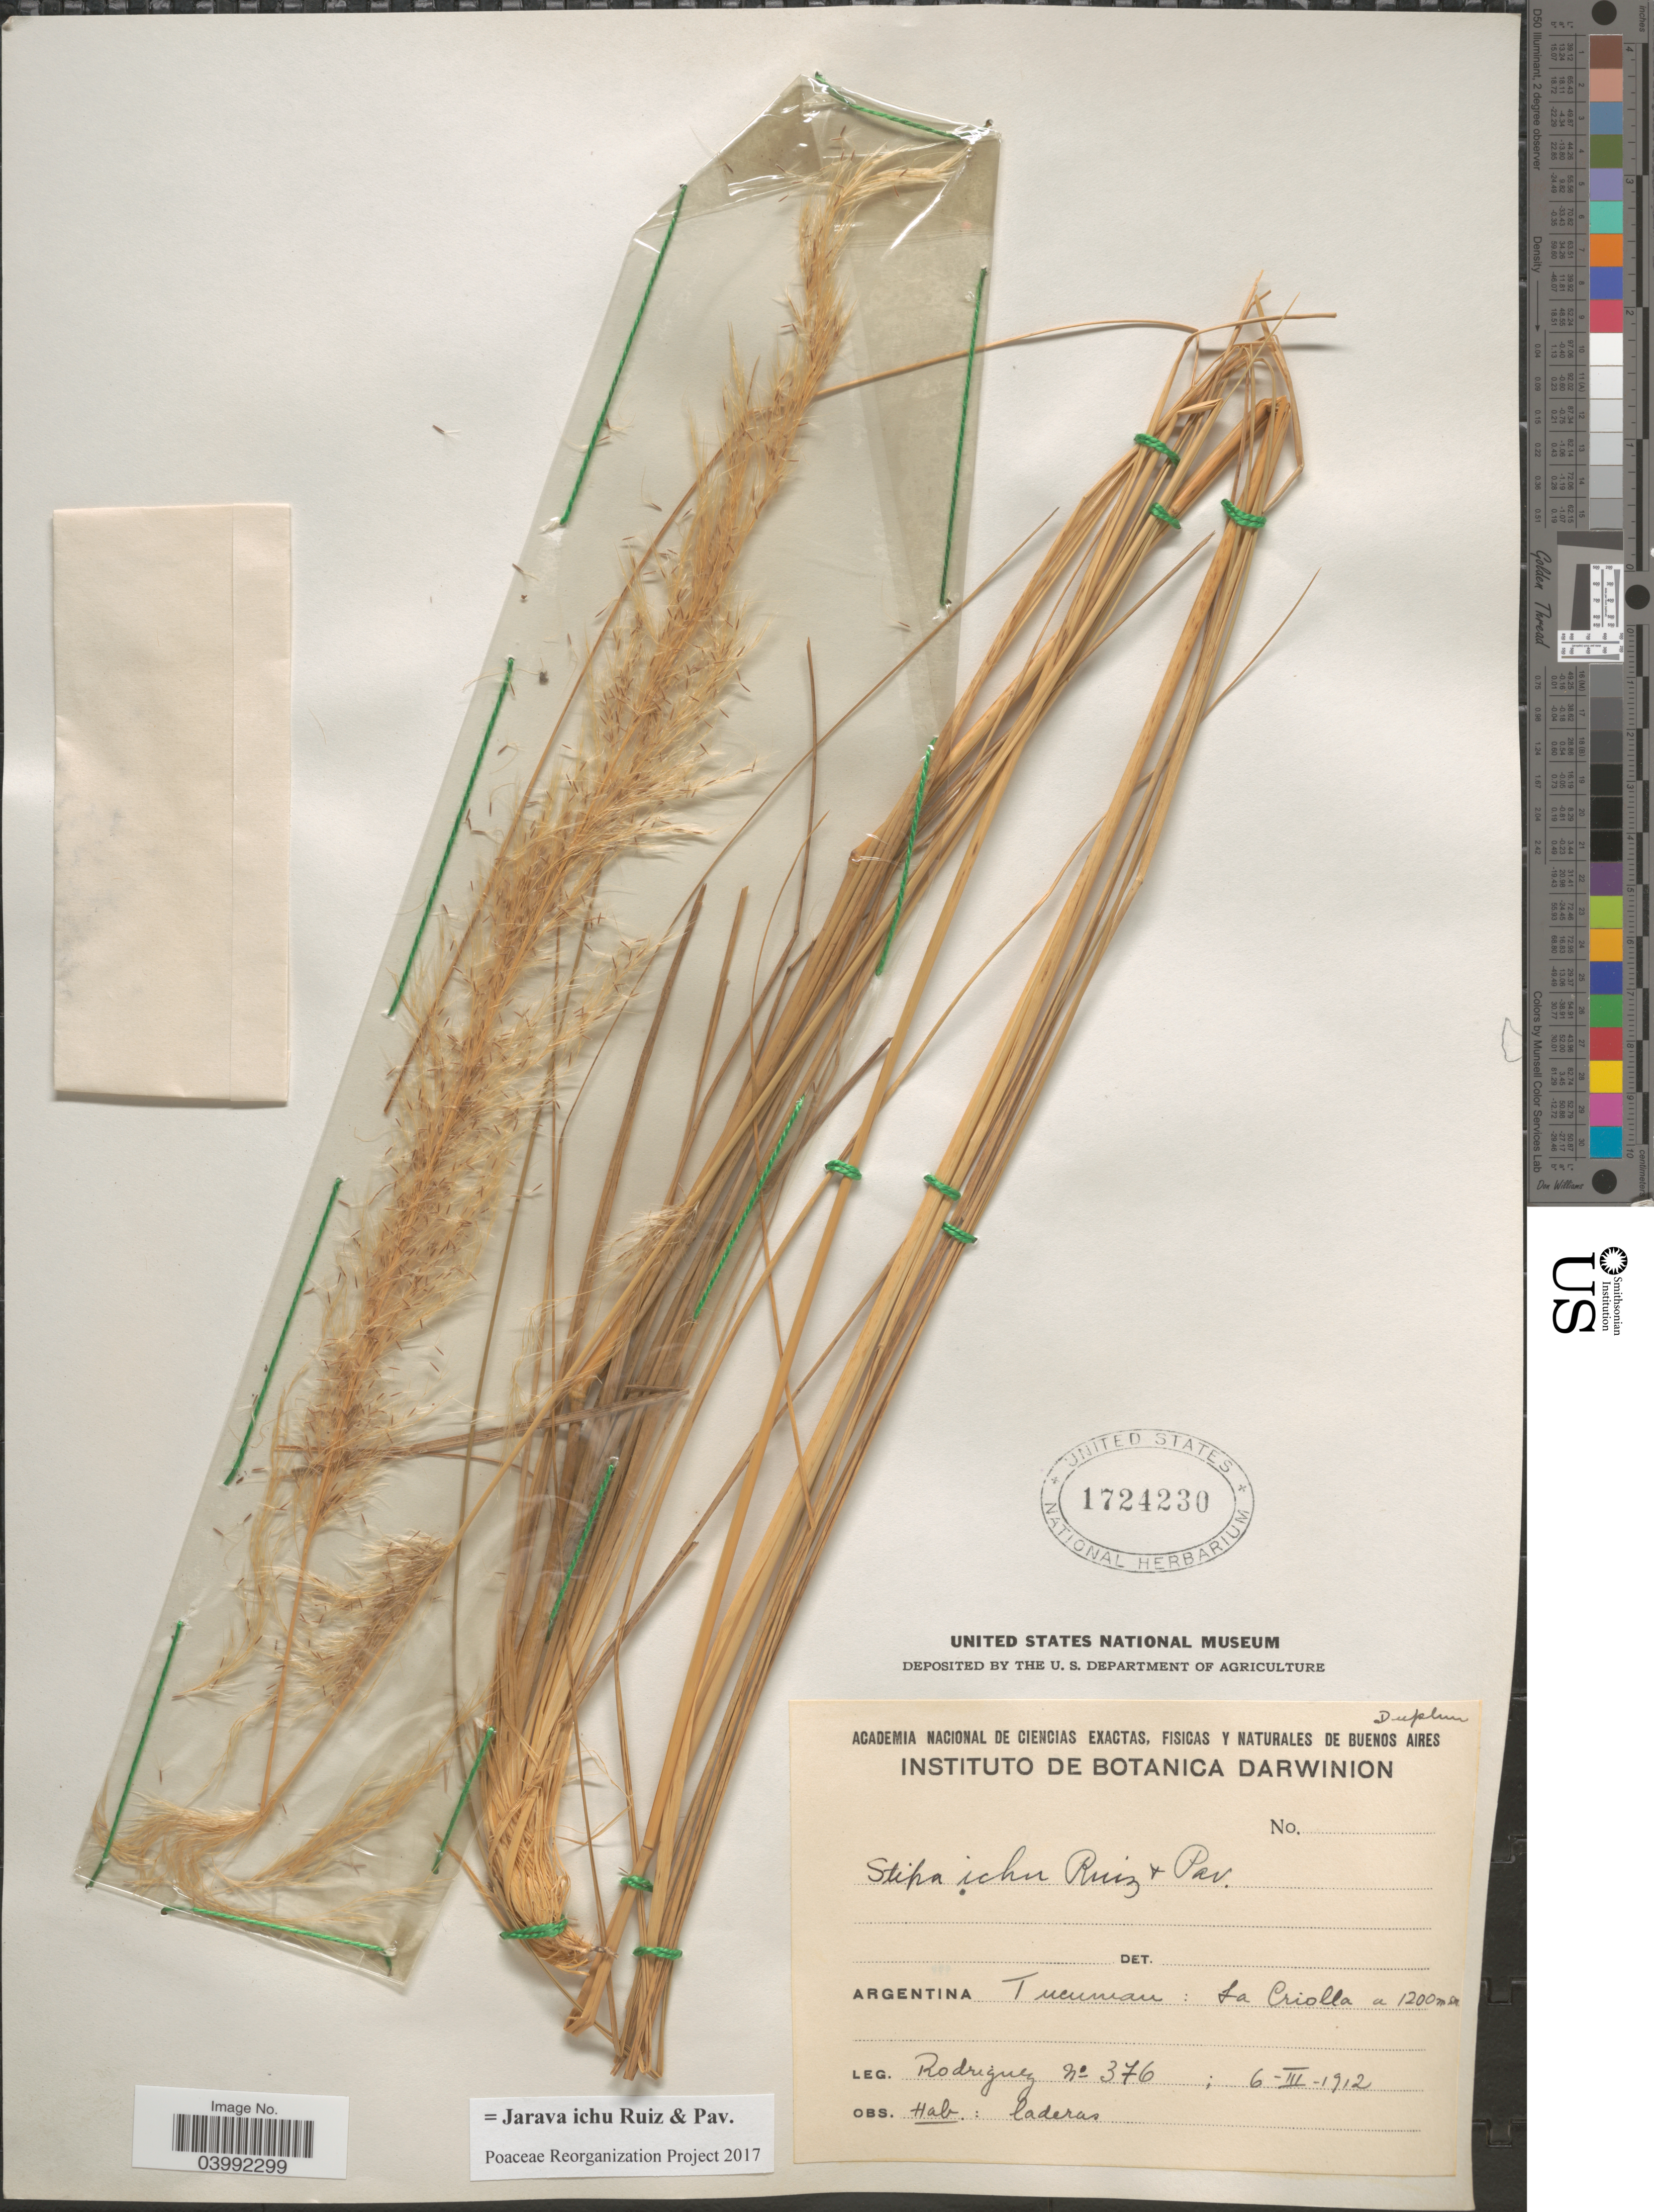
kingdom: Plantae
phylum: Tracheophyta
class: Liliopsida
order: Poales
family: Poaceae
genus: Jarava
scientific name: Jarava ichu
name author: Ruiz & Pav.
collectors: Rodriguez, --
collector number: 376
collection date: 1912-03-06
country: Argentina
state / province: Tucuman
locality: La Criolla.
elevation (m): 1200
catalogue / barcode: US 1724230